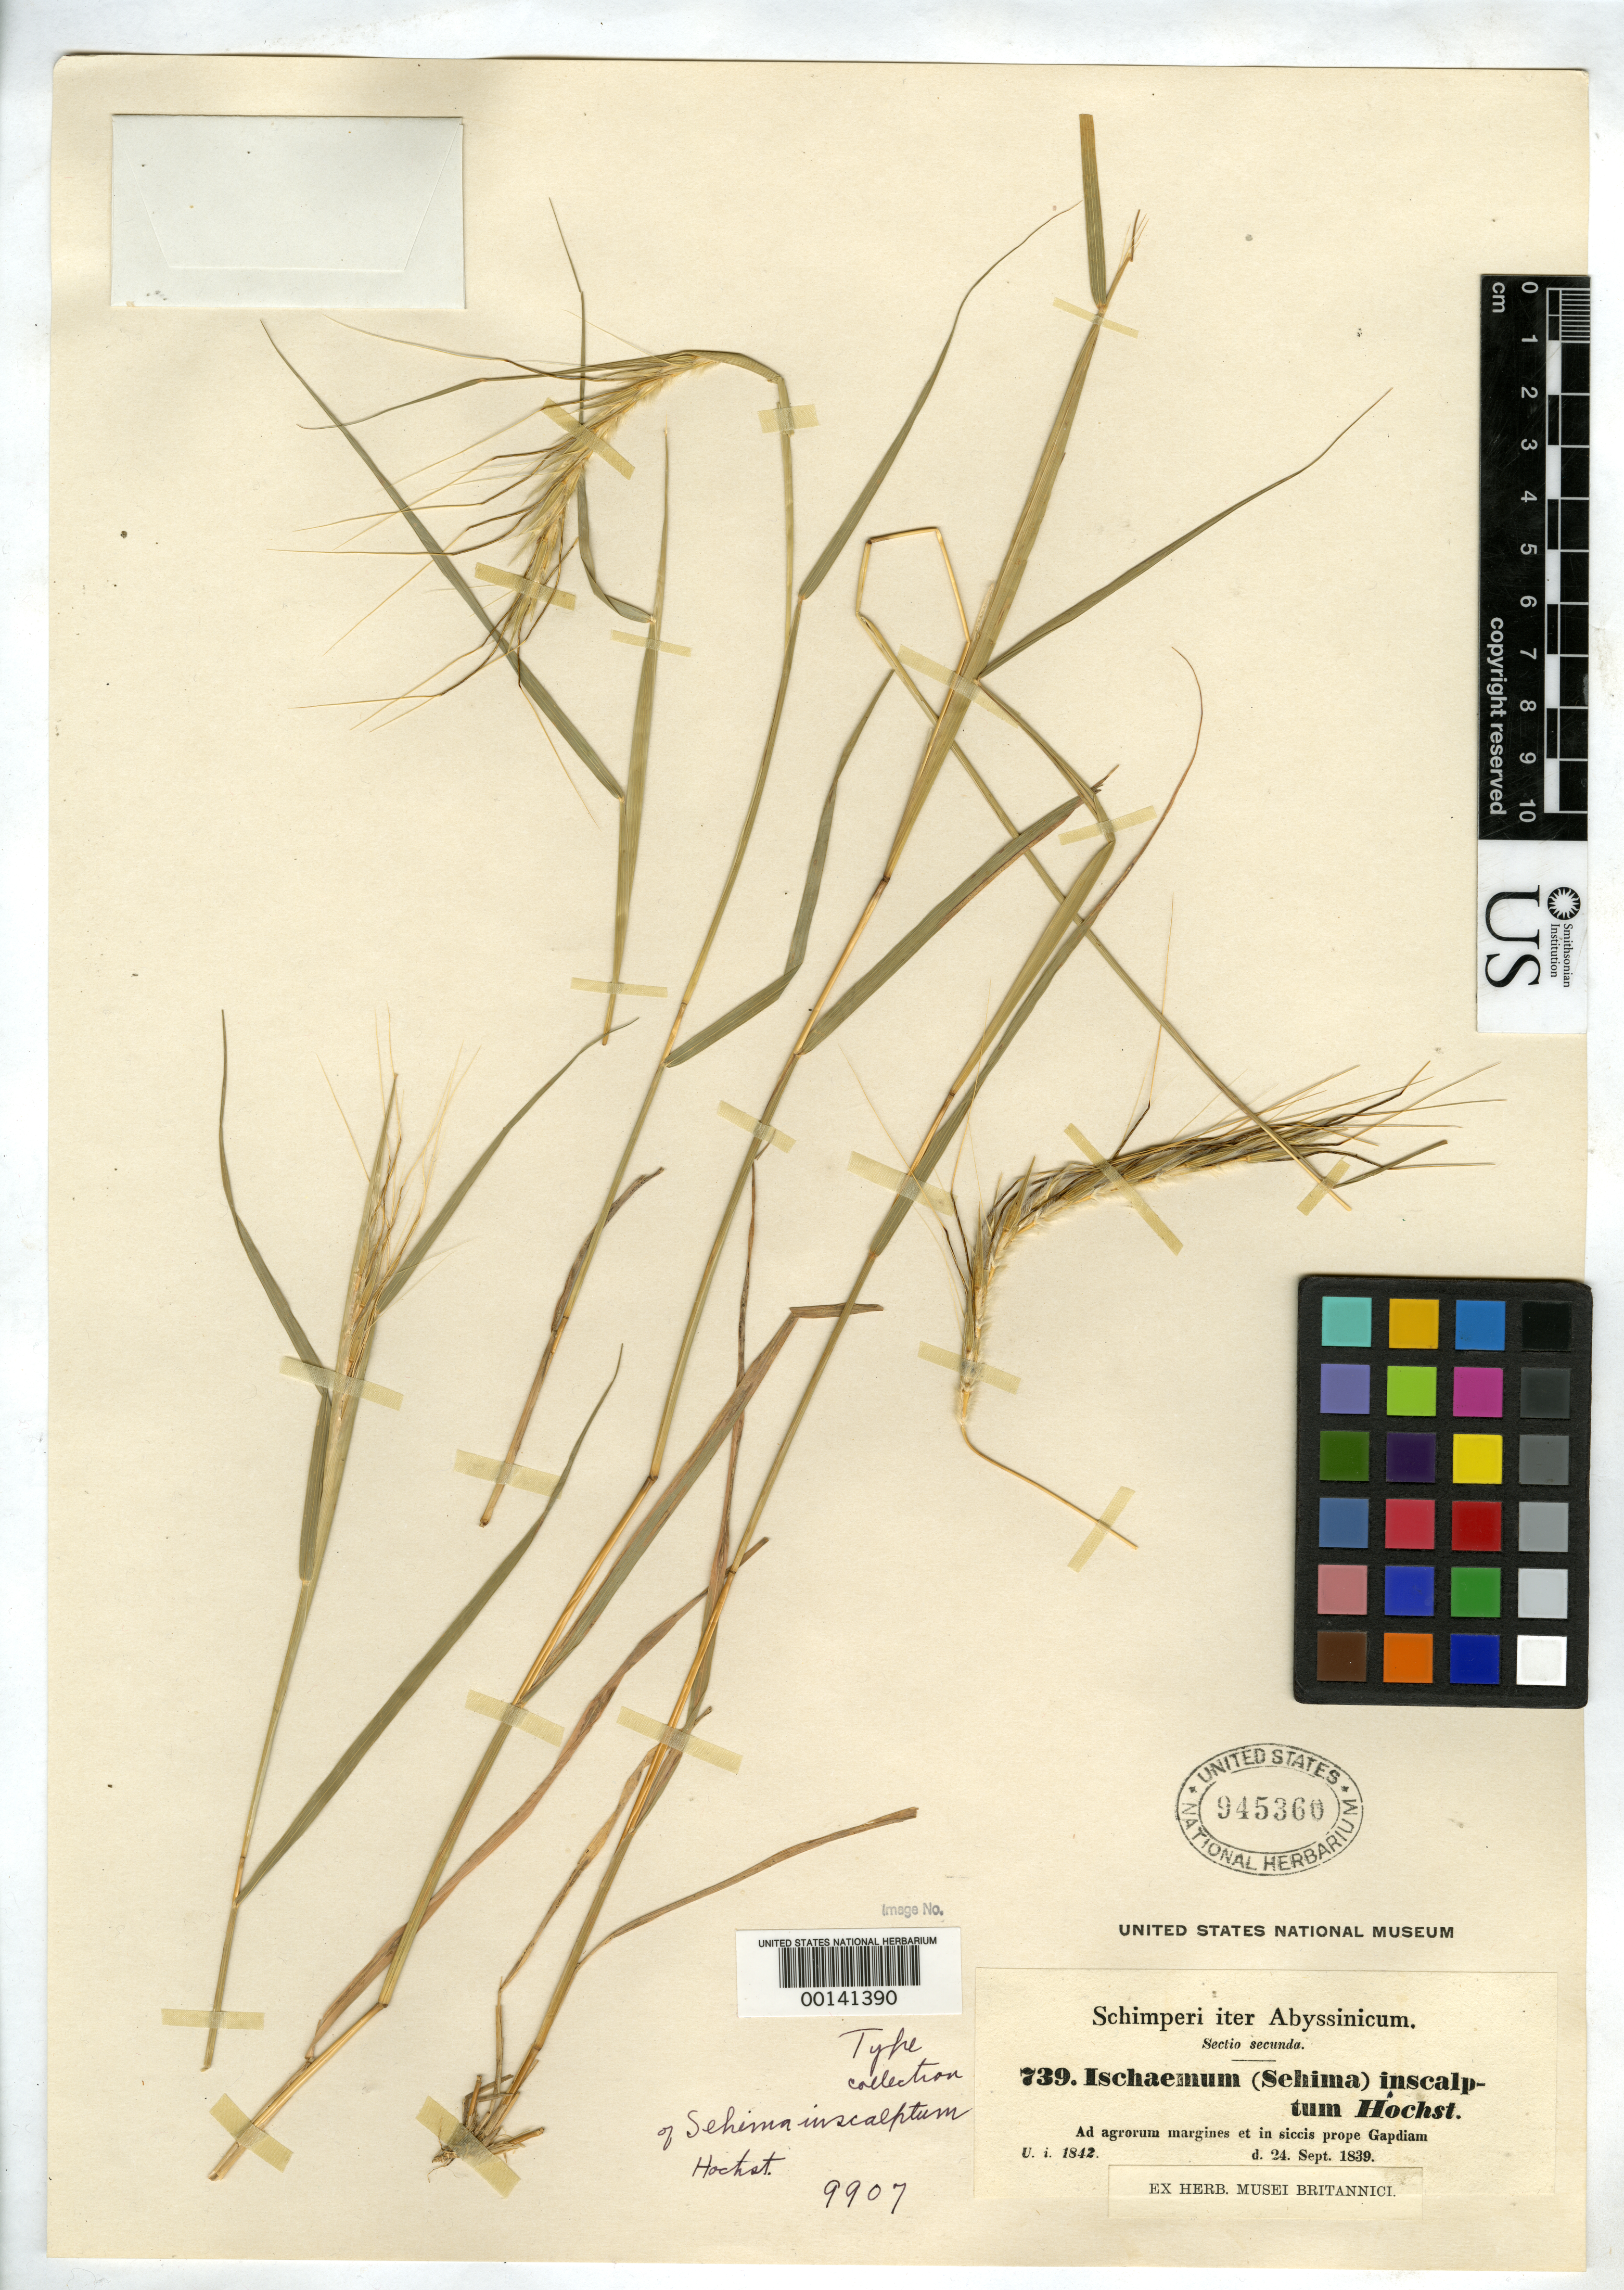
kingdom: Plantae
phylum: Tracheophyta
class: Liliopsida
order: Poales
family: Poaceae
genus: Sehima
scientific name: Sehima inscalptum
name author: Hochst.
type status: Isotype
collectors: G. W. Schimper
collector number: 739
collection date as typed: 24 Sep 1839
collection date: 1839-09-24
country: Ethiopia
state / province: Tigray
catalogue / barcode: US 945360